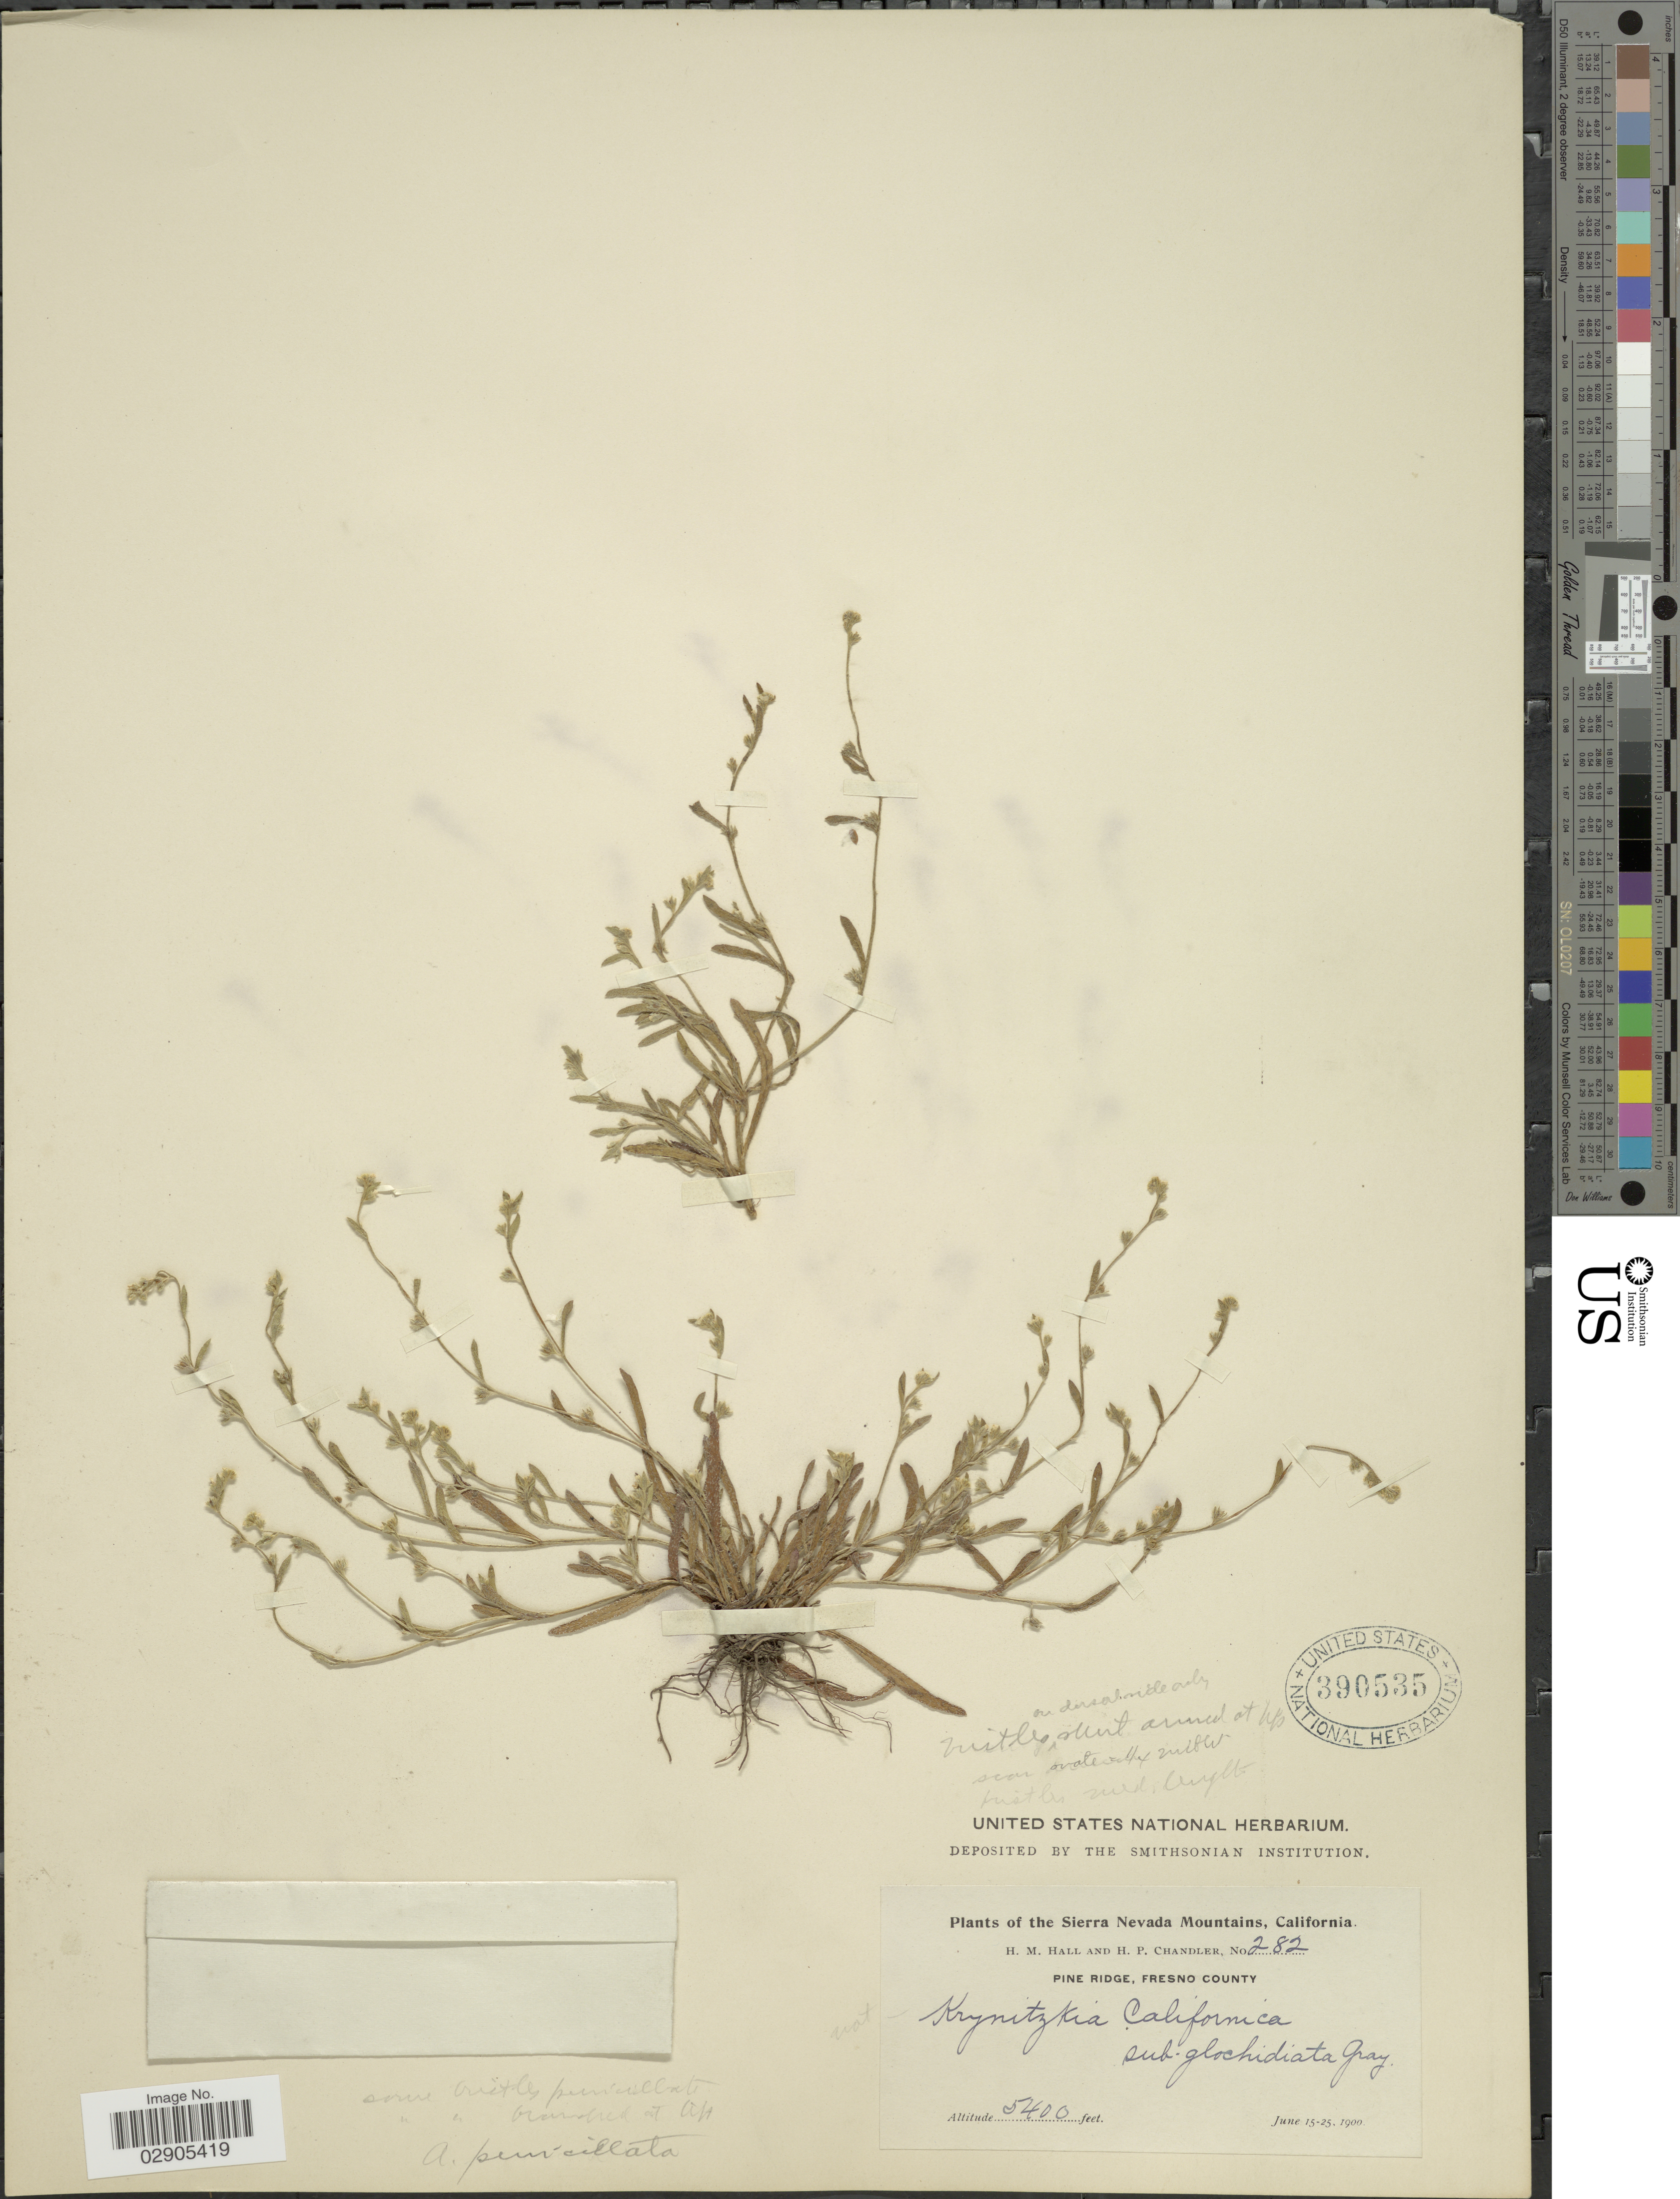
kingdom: Plantae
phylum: Tracheophyta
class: Magnoliopsida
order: Boraginales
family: Boraginaceae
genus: Allocarya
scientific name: Allocarya penicillata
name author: Greene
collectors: H. M. Hall & H. Chandler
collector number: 282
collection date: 1900-06-15/1900-06-25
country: United States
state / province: California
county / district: Fresno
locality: Sierra Nevada Mountains. Pine Ridge, Fresno County.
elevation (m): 1646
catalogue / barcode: US 390535